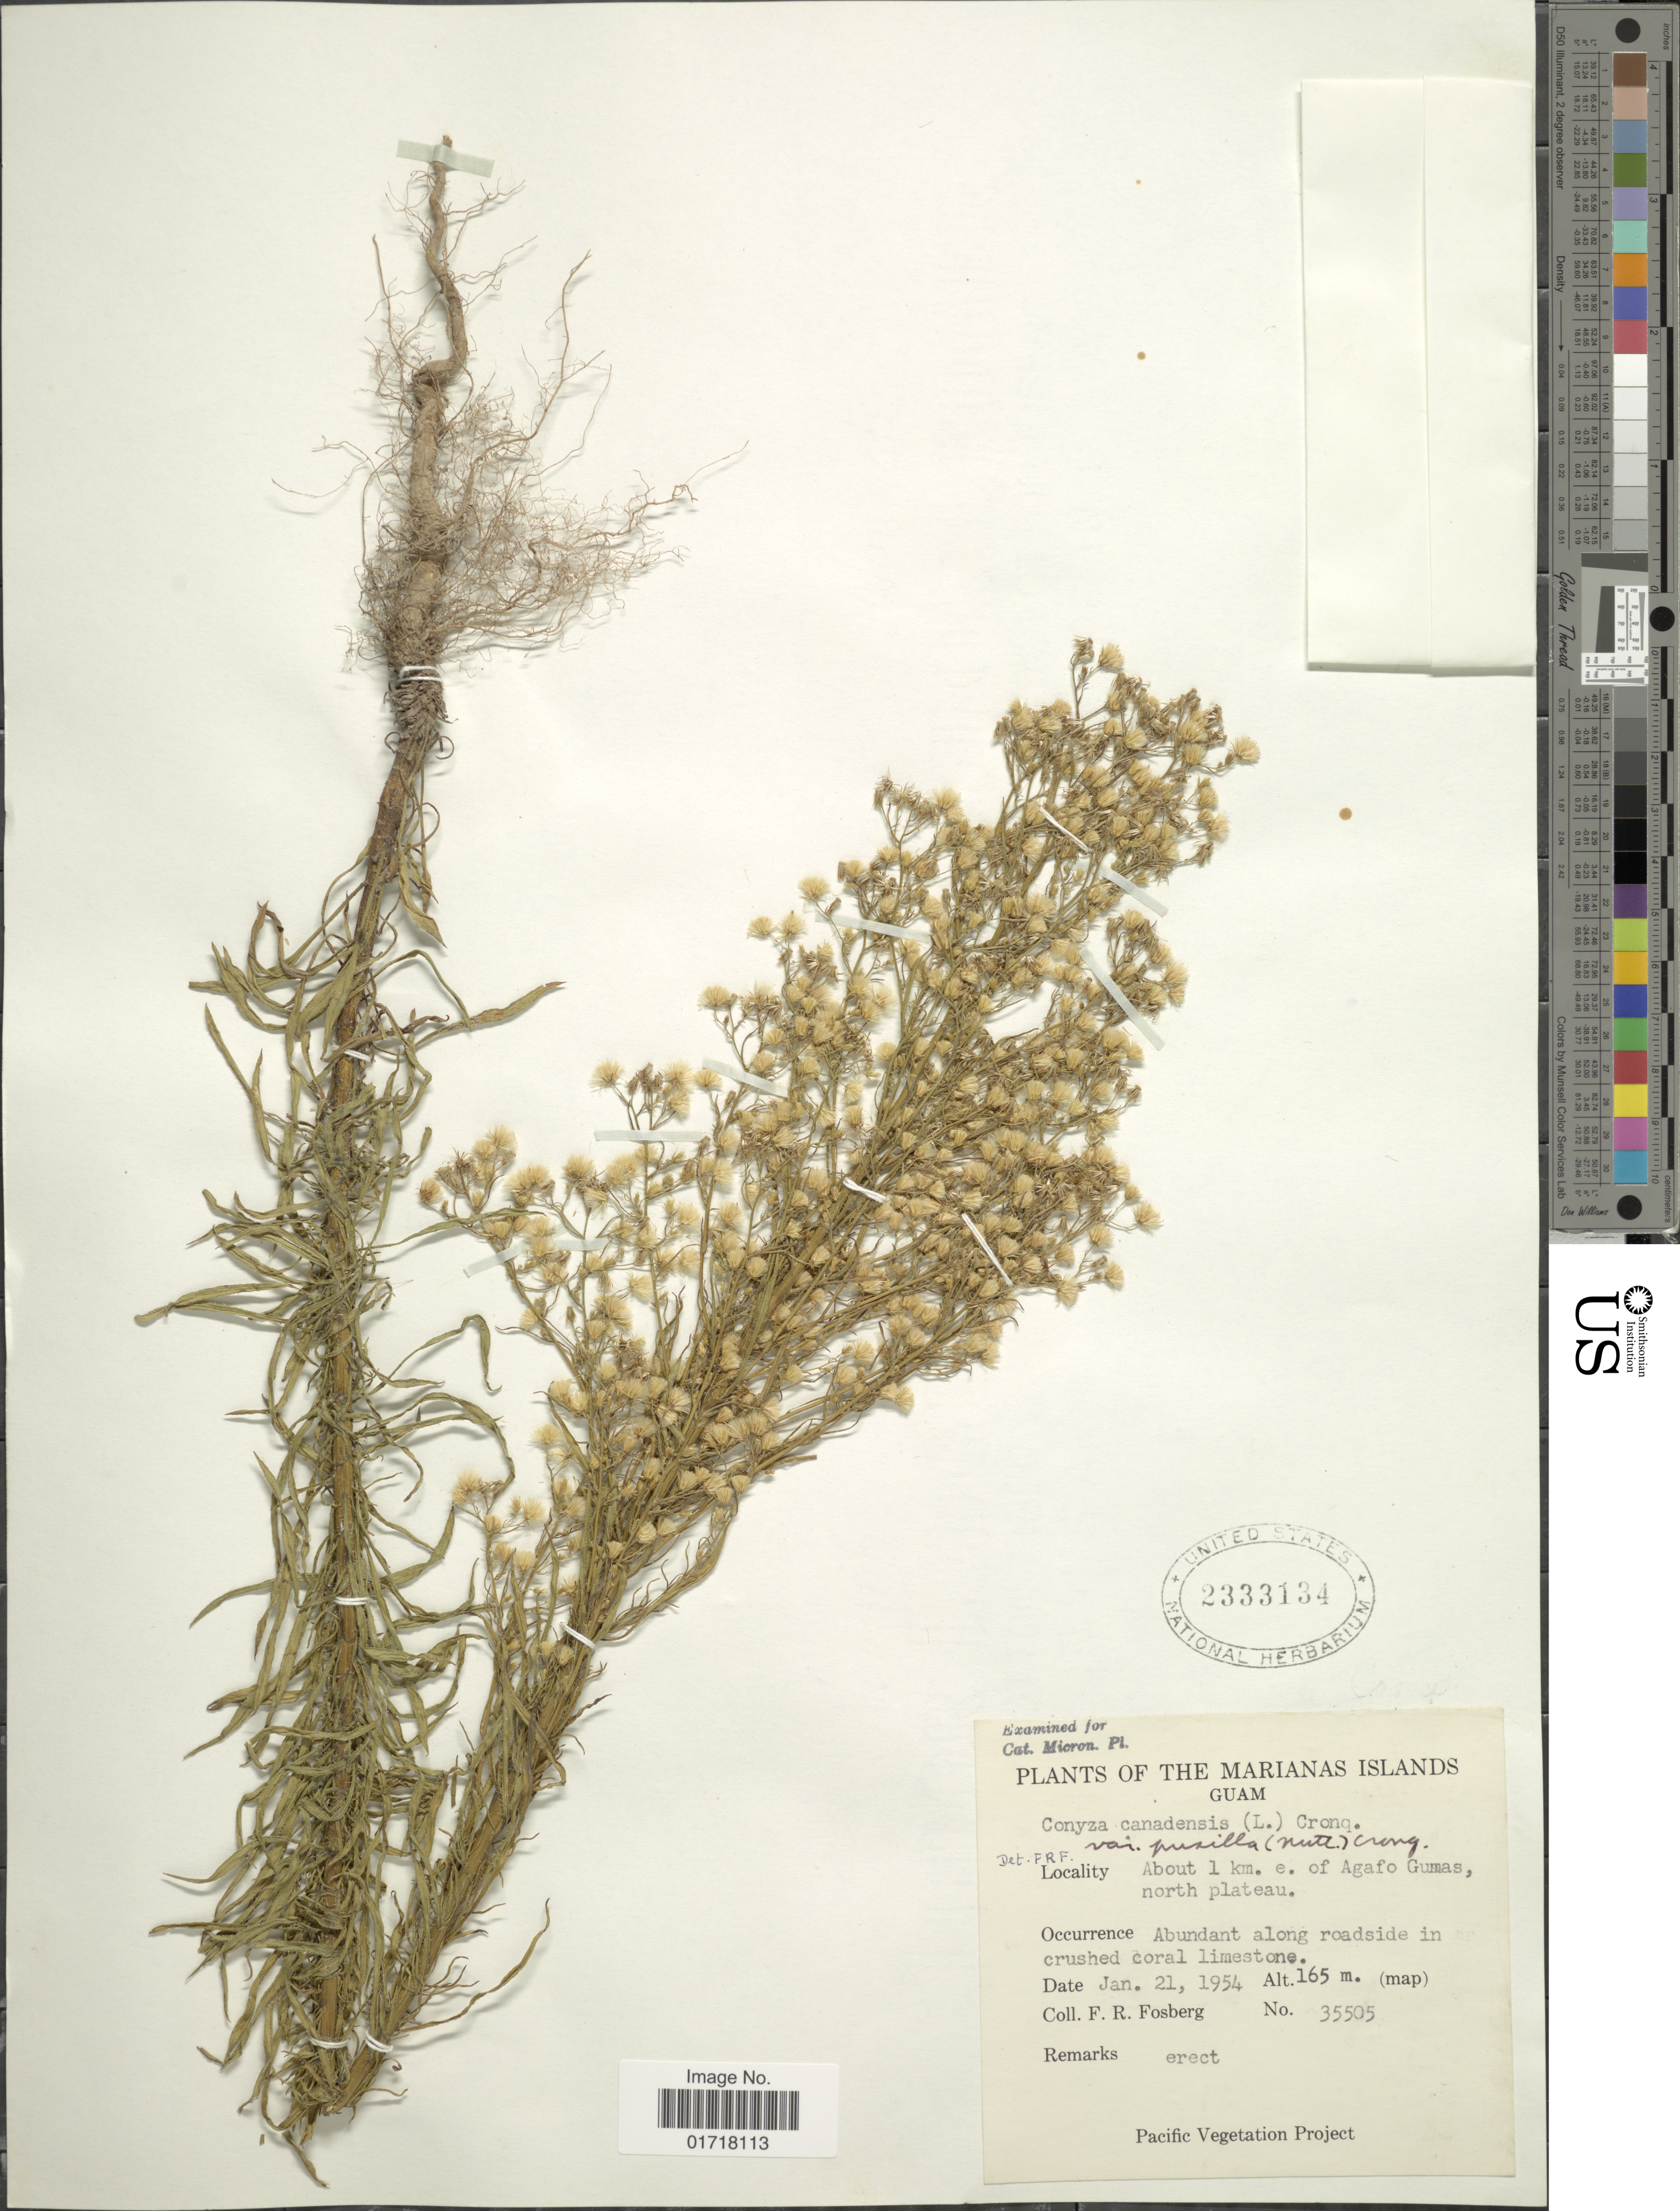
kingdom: Plantae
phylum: Tracheophyta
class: Magnoliopsida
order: Asterales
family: Asteraceae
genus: Erigeron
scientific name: Erigeron canadensis var. pusillus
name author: (Nutt.) Bolvin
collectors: F. R. Fosberg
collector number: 35505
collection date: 1954-01-21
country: Guam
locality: The Marianas Islands, Guam, About 1 km. e. of Agafo Gumas, north plateau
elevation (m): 165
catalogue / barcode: US 2333134